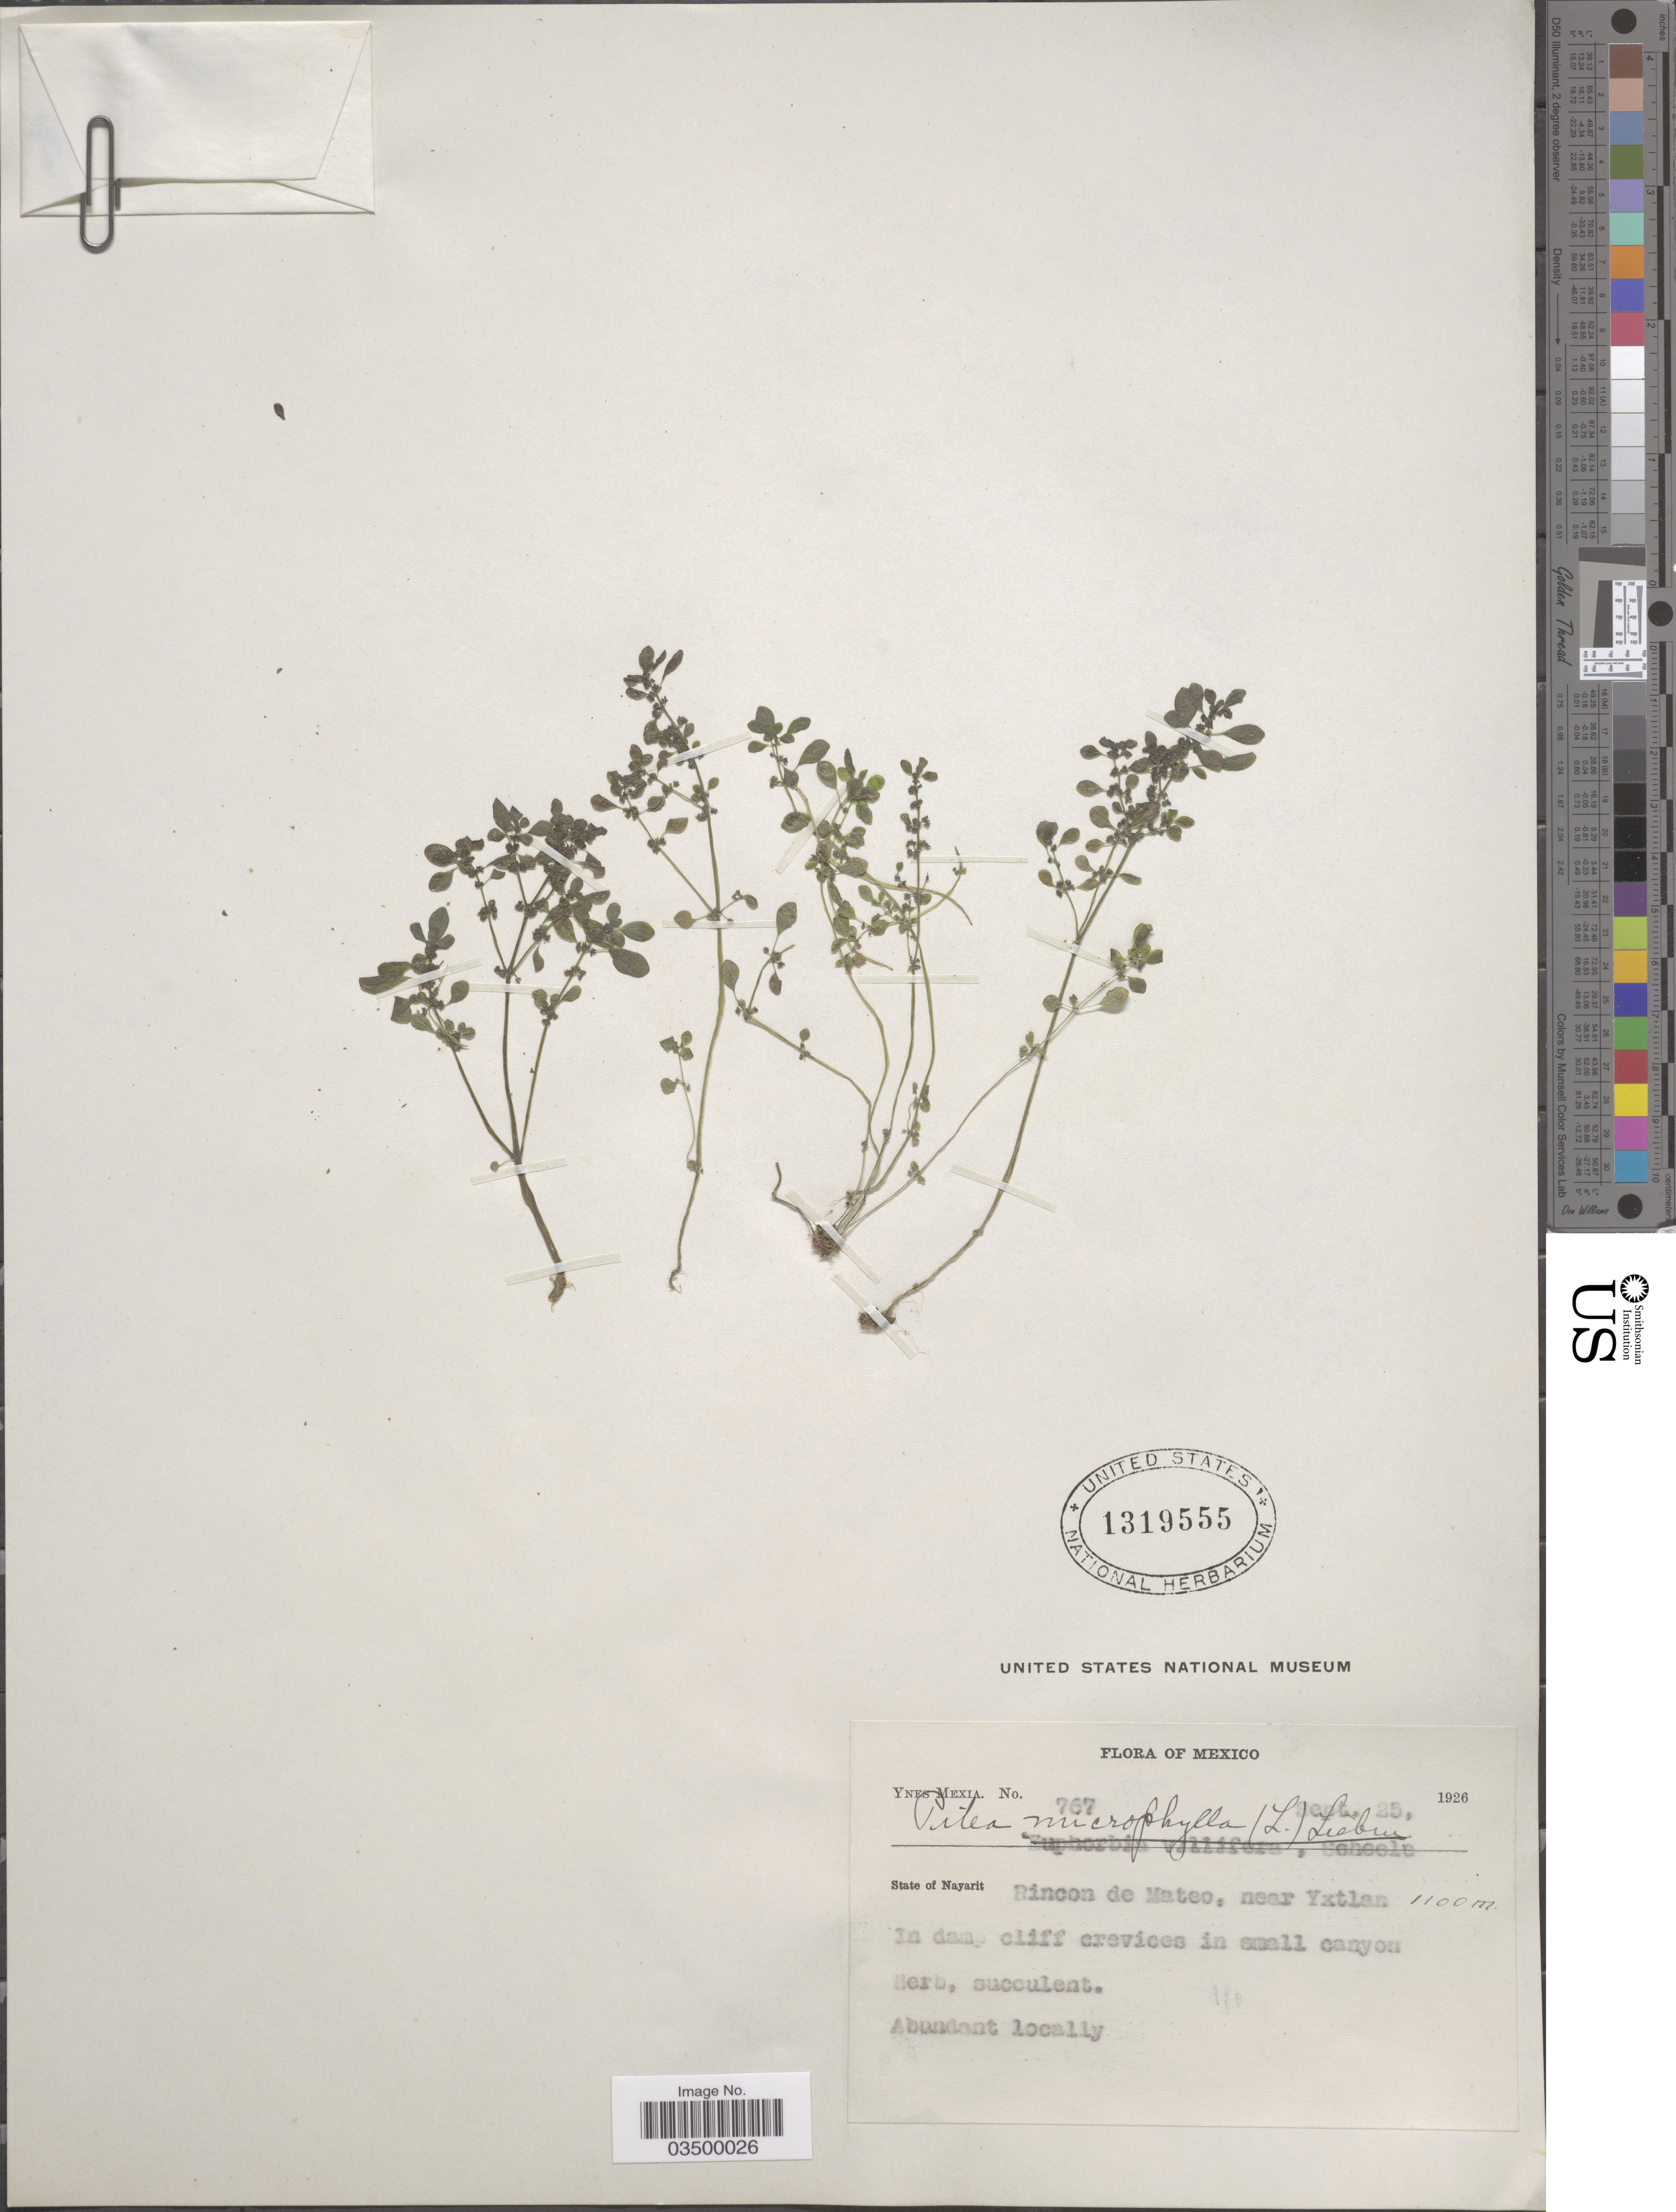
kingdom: Plantae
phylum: Tracheophyta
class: Magnoliopsida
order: Rosales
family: Urticaceae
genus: Pilea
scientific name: Pilea microphylla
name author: (L.) Liebm.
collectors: Y. Mexia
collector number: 767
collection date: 1926-09-25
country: Mexico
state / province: Nayarit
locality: Rincon de Mateo, near Yxtlan.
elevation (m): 1100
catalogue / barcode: US 1319555